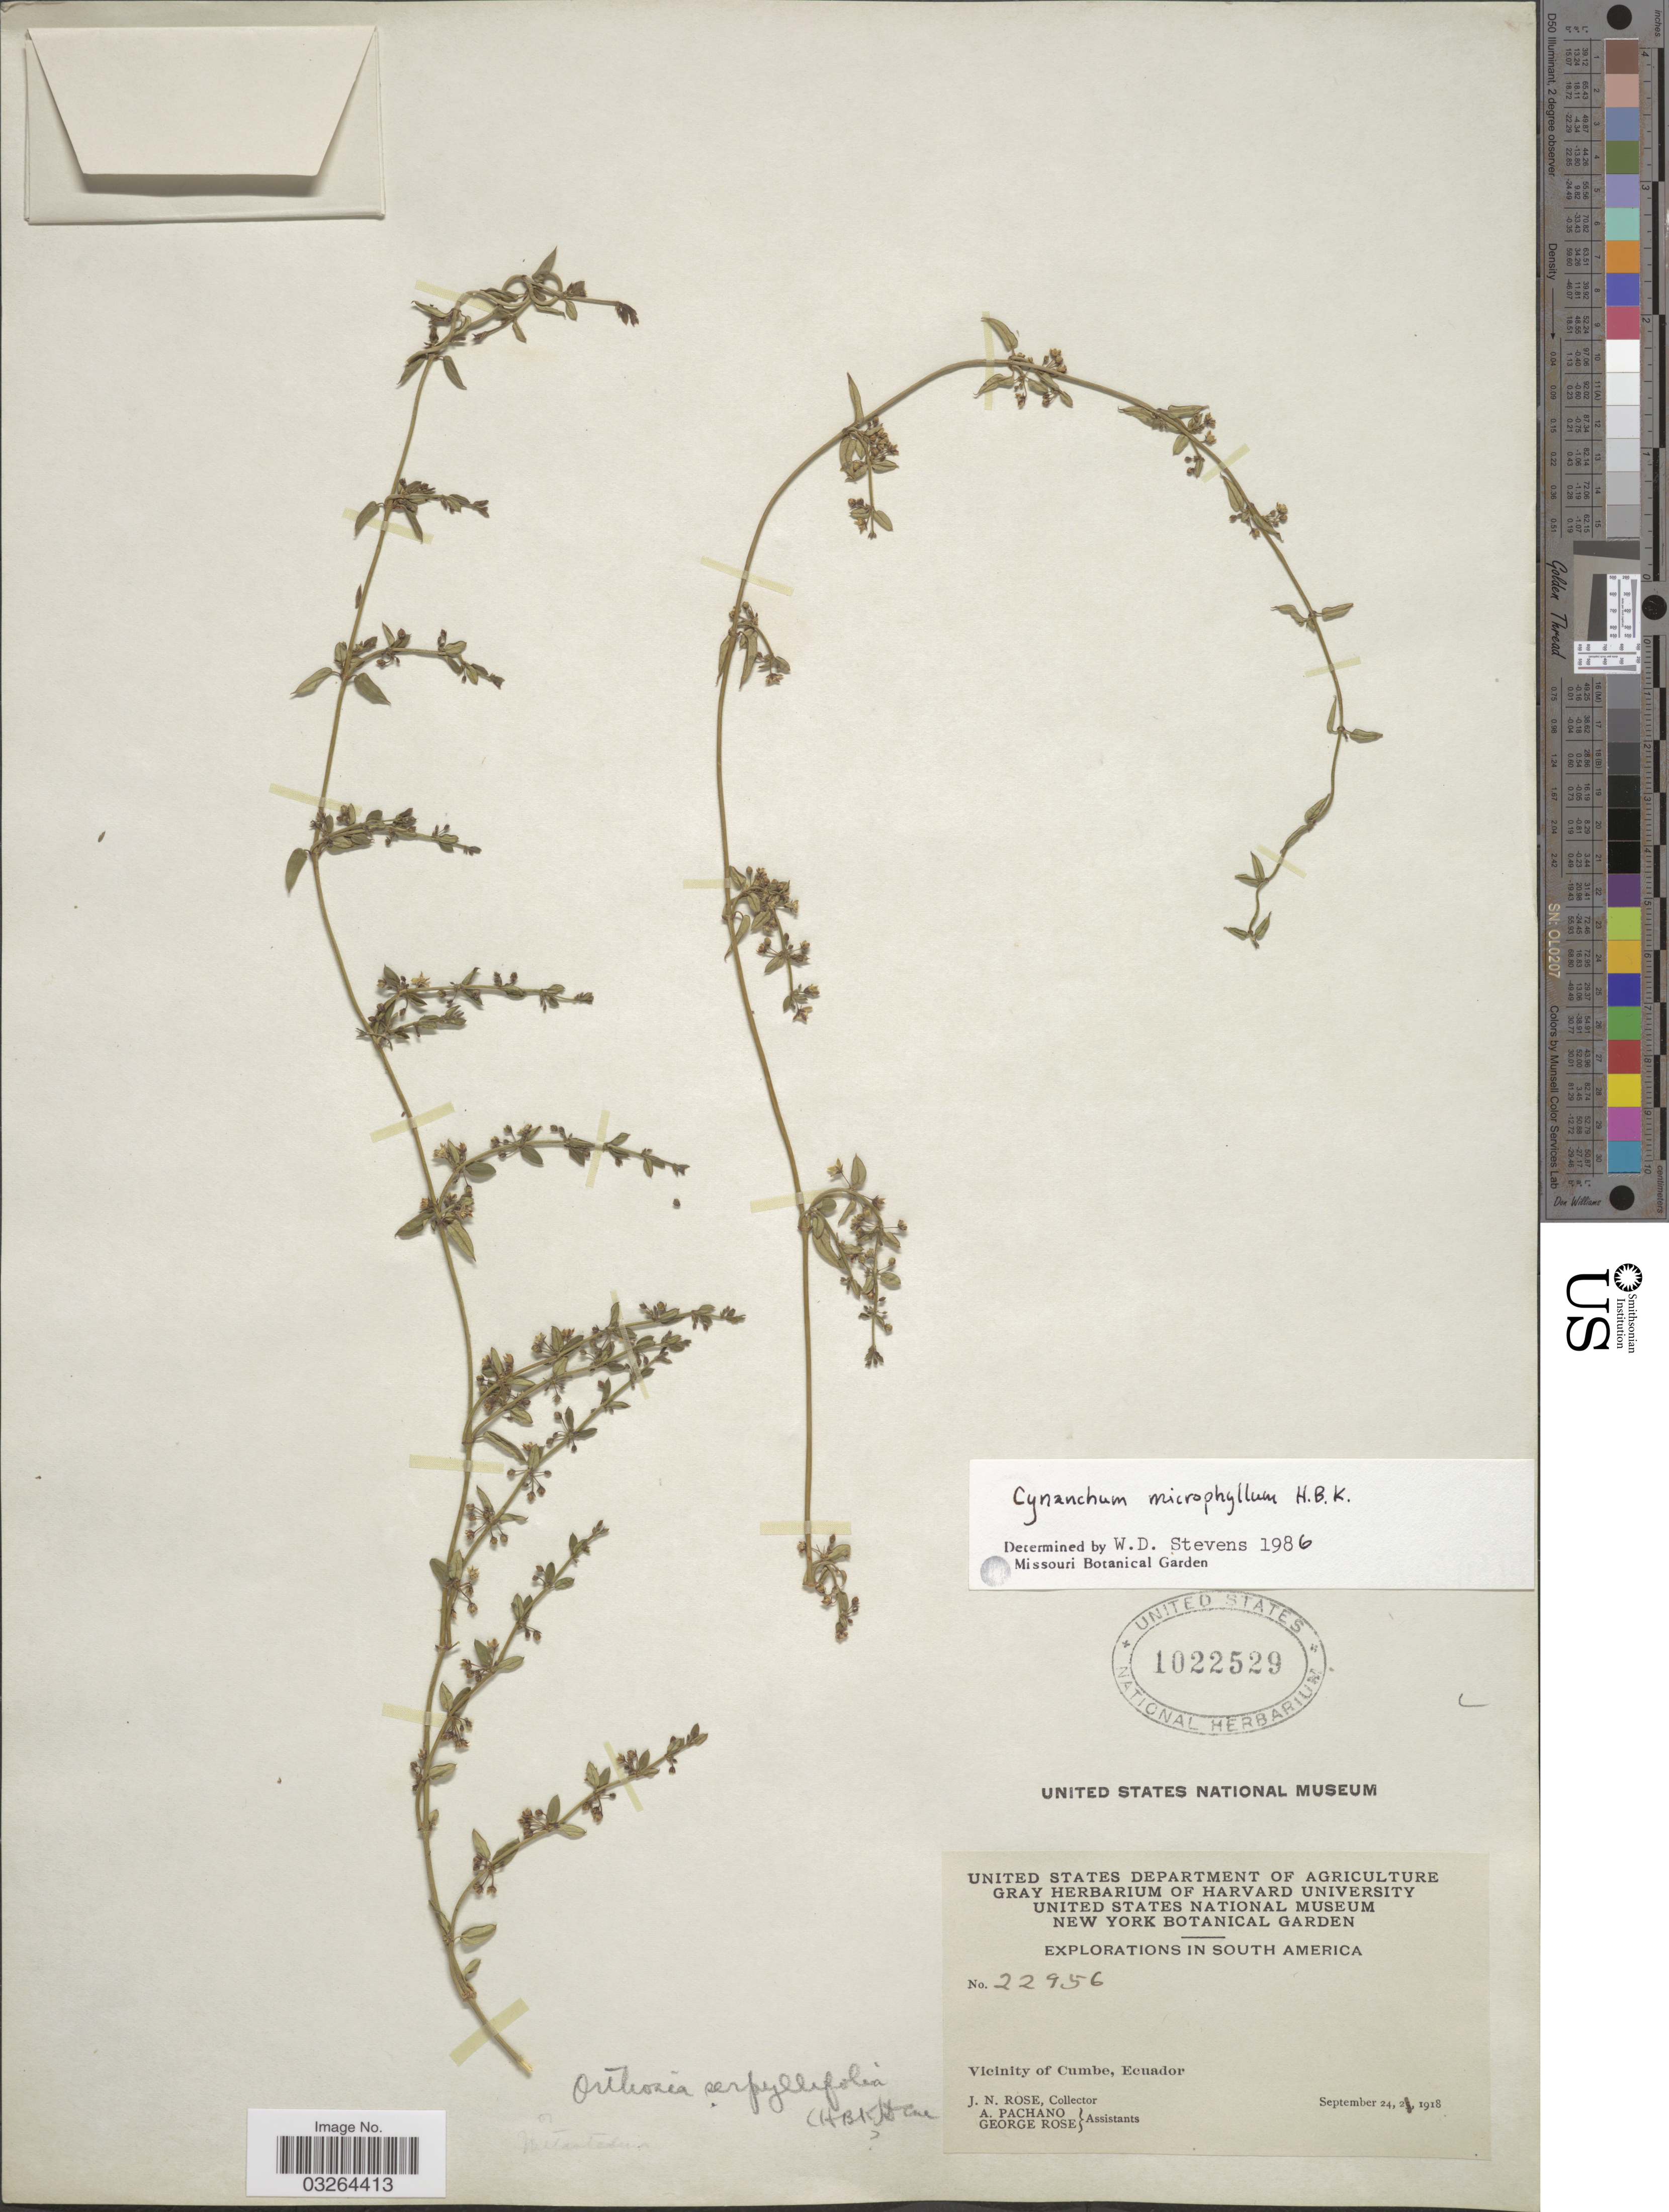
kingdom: Plantae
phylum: Tracheophyta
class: Magnoliopsida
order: Gentianales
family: Apocynaceae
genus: Cynanchum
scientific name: Cynanchum microphyllum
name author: Kunth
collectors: J. N. Rose, A. Pachano & G. Rose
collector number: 22956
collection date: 1918-09-24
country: Ecuador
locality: Vicinity of Cumbe.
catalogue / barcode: US 1022529